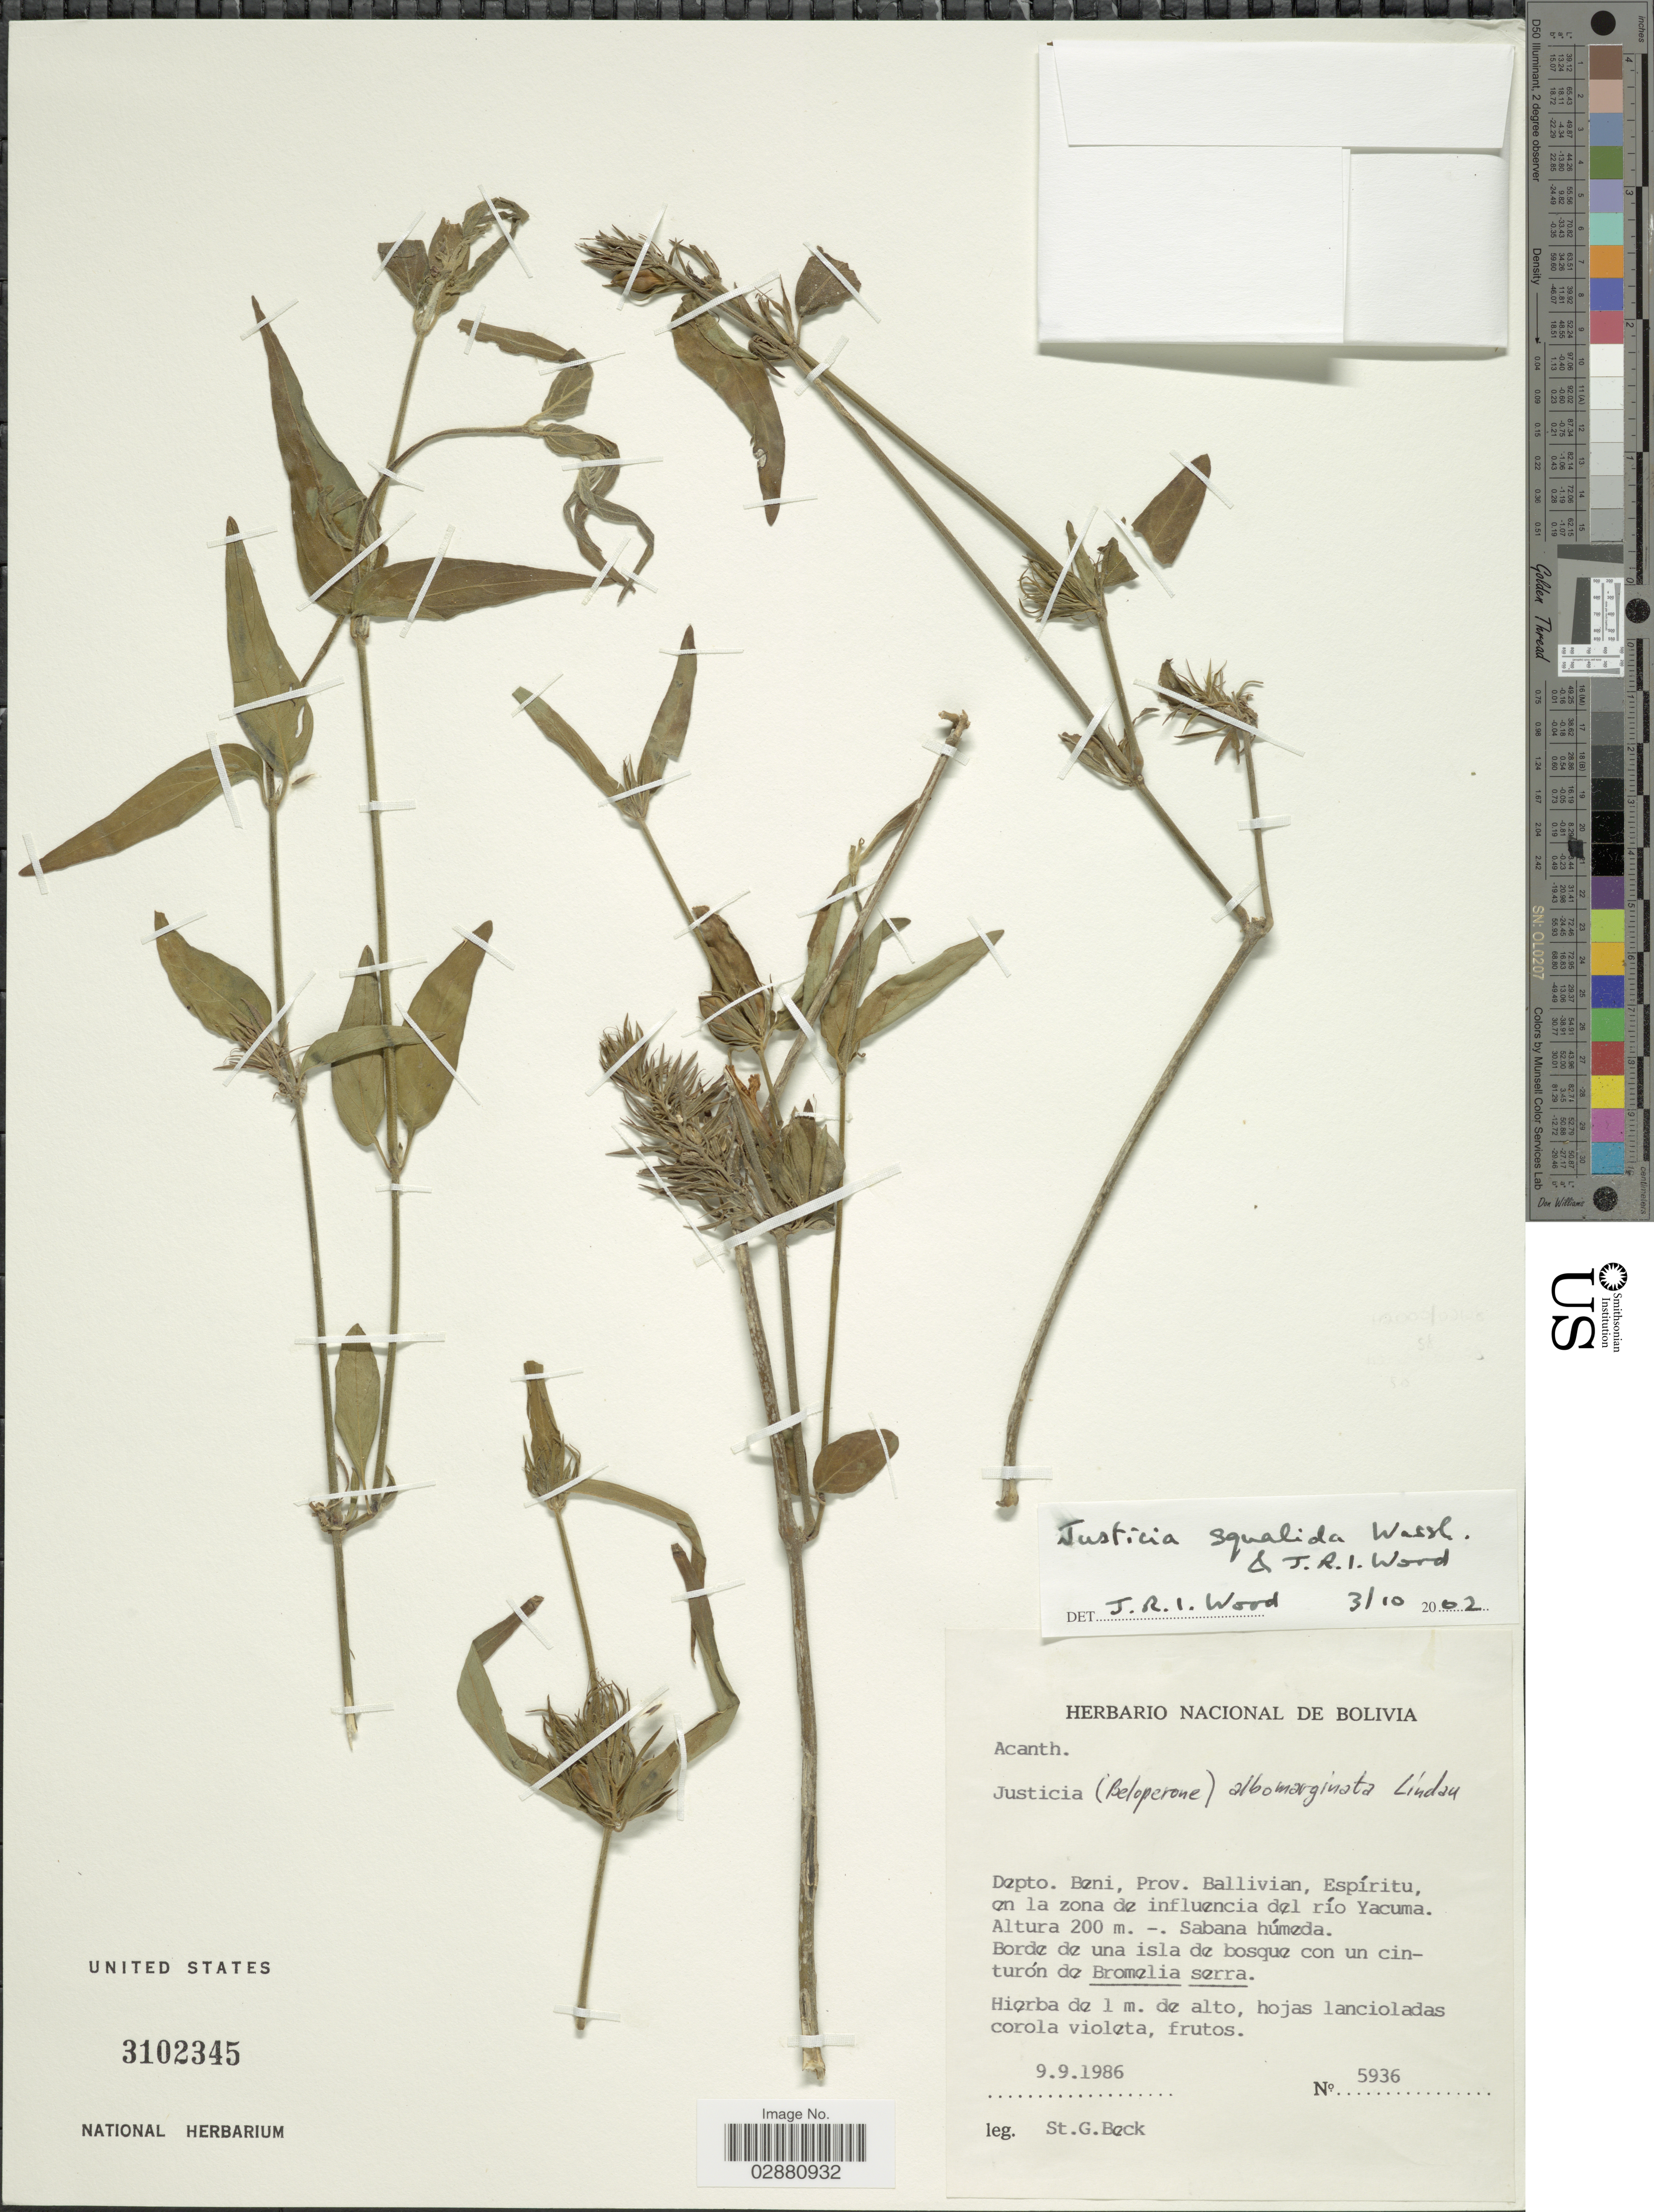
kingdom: Plantae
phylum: Tracheophyta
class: Magnoliopsida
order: Lamiales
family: Acanthaceae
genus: Justicia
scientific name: Justicia squalida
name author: Wassh. & J.R.I. Wood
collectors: S. Beck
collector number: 5936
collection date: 1986-09-09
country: Bolivia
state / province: Beni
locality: Dpto. Beni, Prov. Ballivian, Espiritu en la zona de influencia del rio Yacuma.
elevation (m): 200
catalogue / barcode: US 3102345